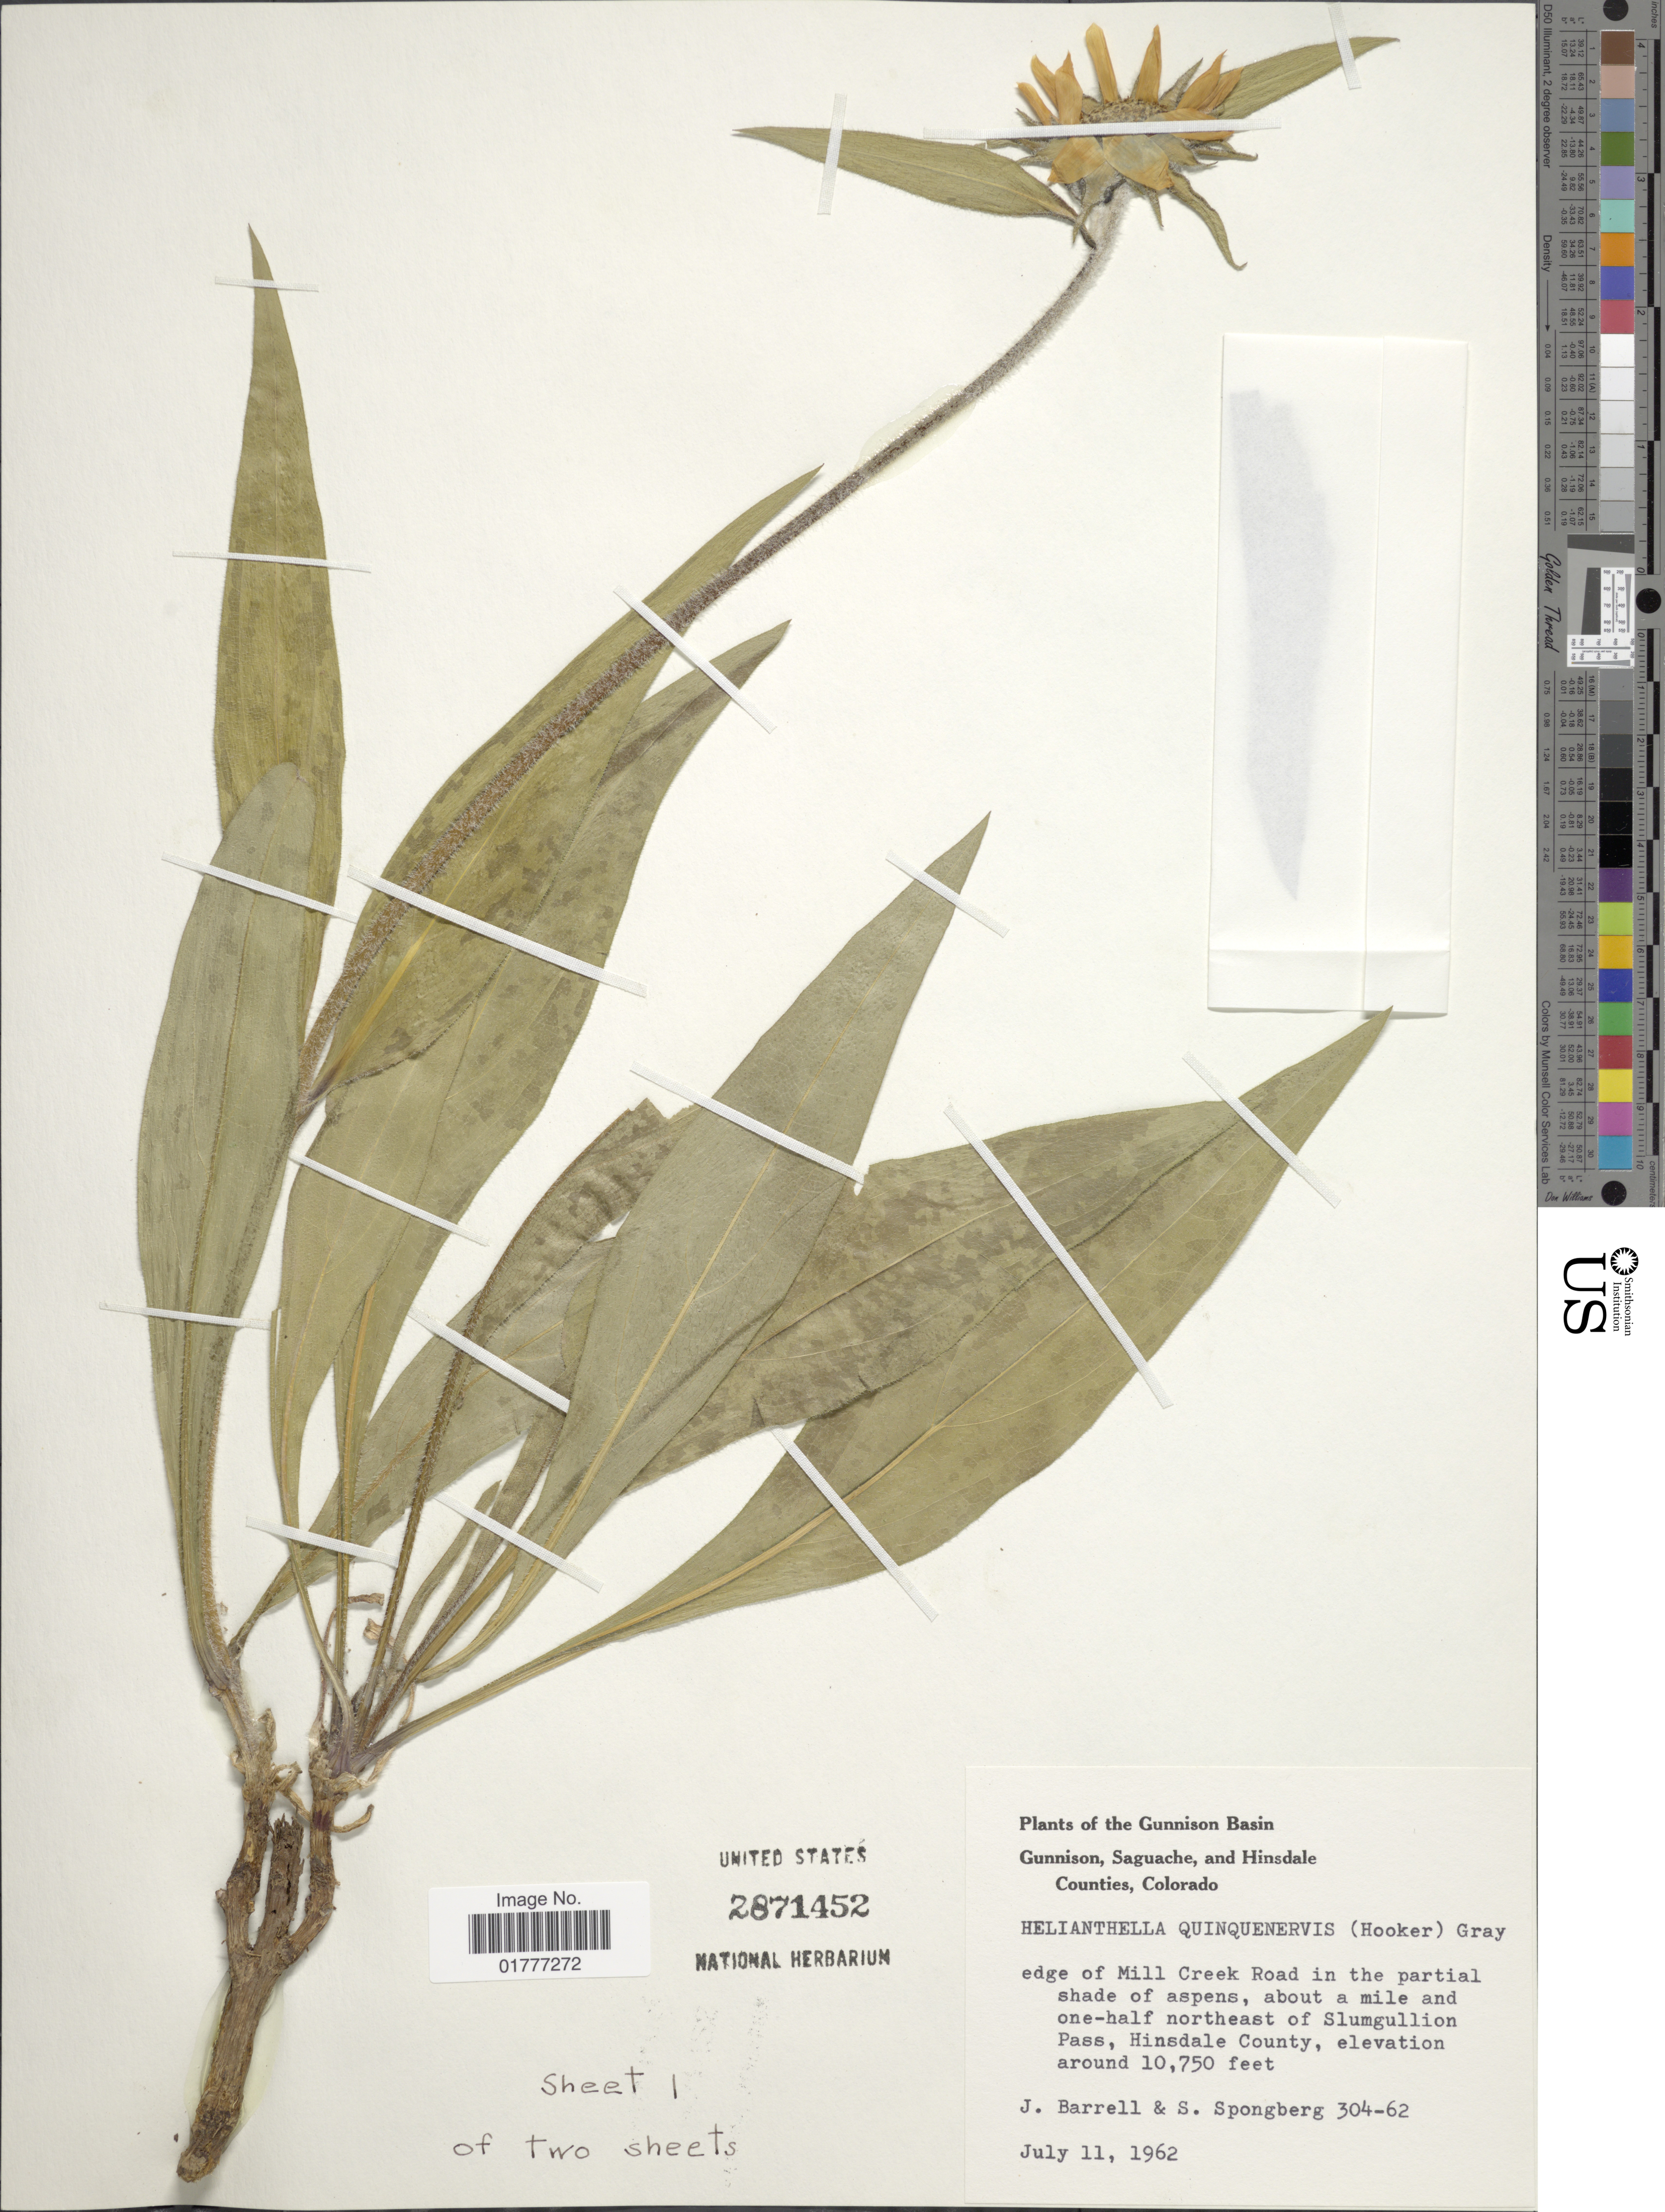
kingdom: Plantae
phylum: Tracheophyta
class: Magnoliopsida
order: Asterales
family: Asteraceae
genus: Helianthella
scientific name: Helianthella quinquenervis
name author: (Hook.) A. Gray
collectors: J. Barrell & S. A.Spongberg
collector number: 304-62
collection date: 1962-07-11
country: United States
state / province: Colorado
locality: Gunnison Basin, Gunnison, Saguache, and Hinsdale Counties, edge of Mill Creek Road, in the partial shade of aspens, about a mile in one-half northeast of Slumgullion Pass, Hinsdale County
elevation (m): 3277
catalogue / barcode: US 2871452